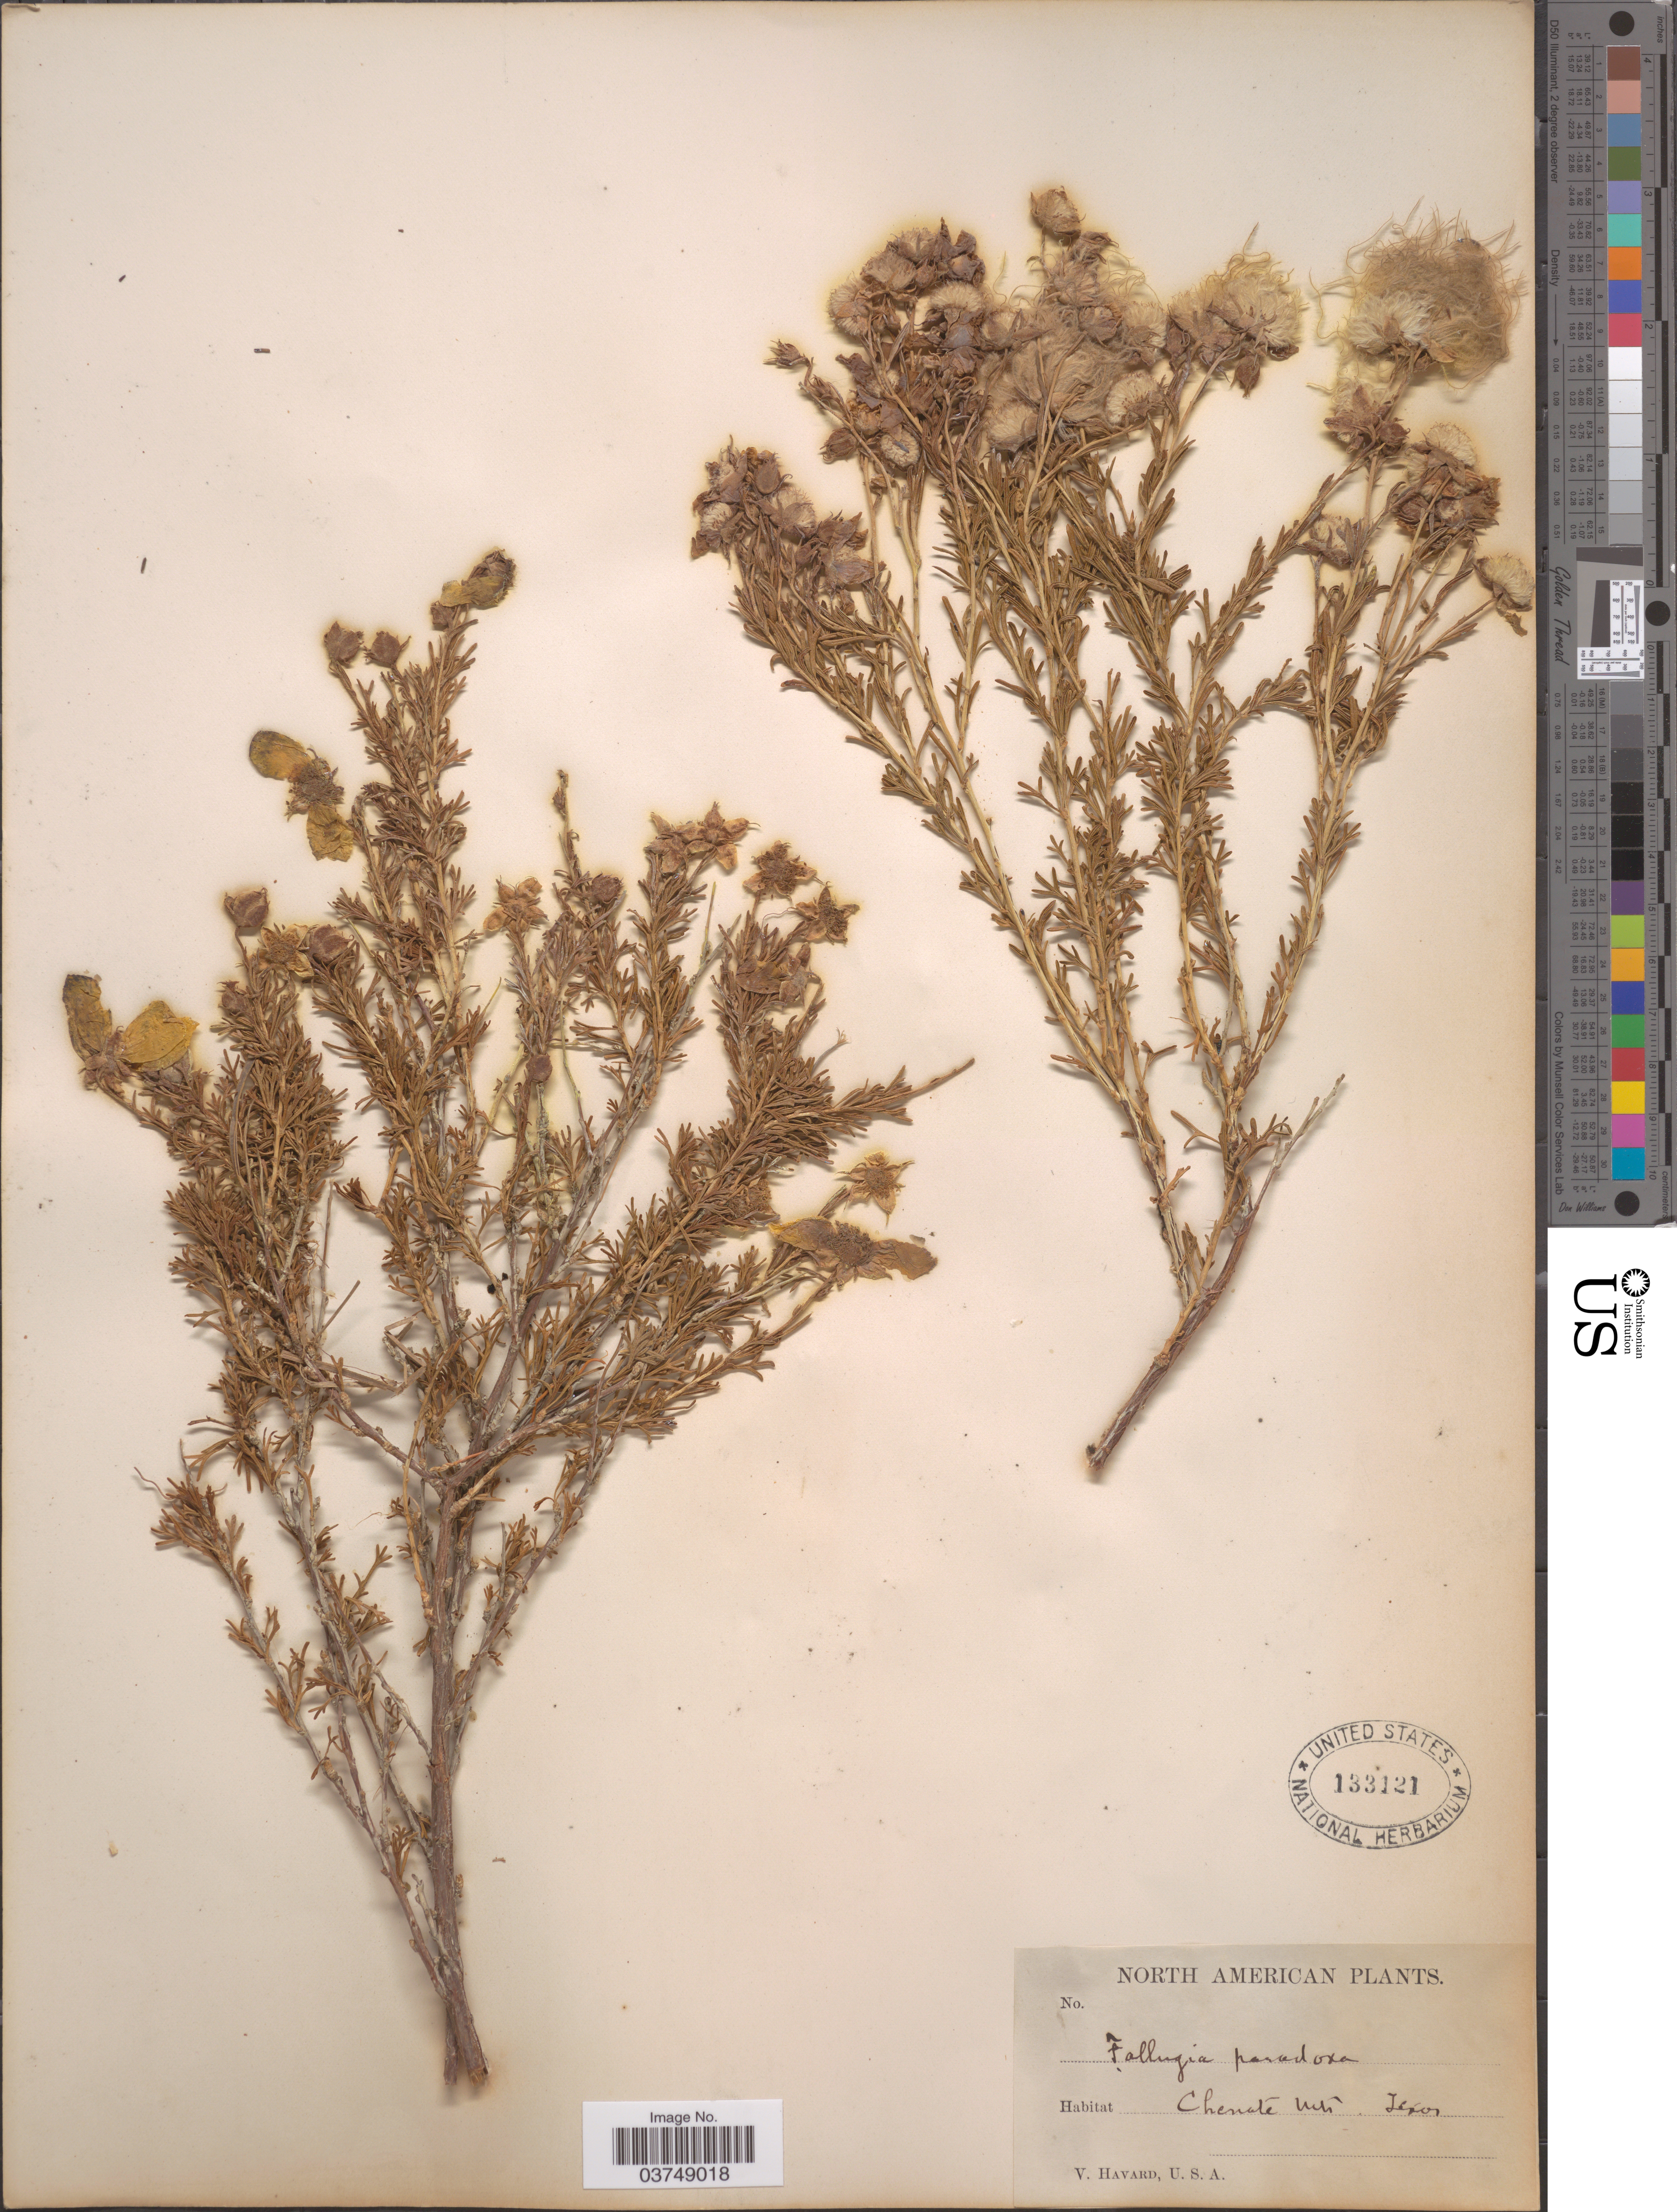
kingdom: Plantae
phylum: Tracheophyta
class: Magnoliopsida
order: Rosales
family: Rosaceae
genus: Fallugia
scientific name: Fallugia acuminata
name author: (Wooton) Rydb.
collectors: V. Havard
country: United States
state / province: Texas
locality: Chenate Mts.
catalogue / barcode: US 133121